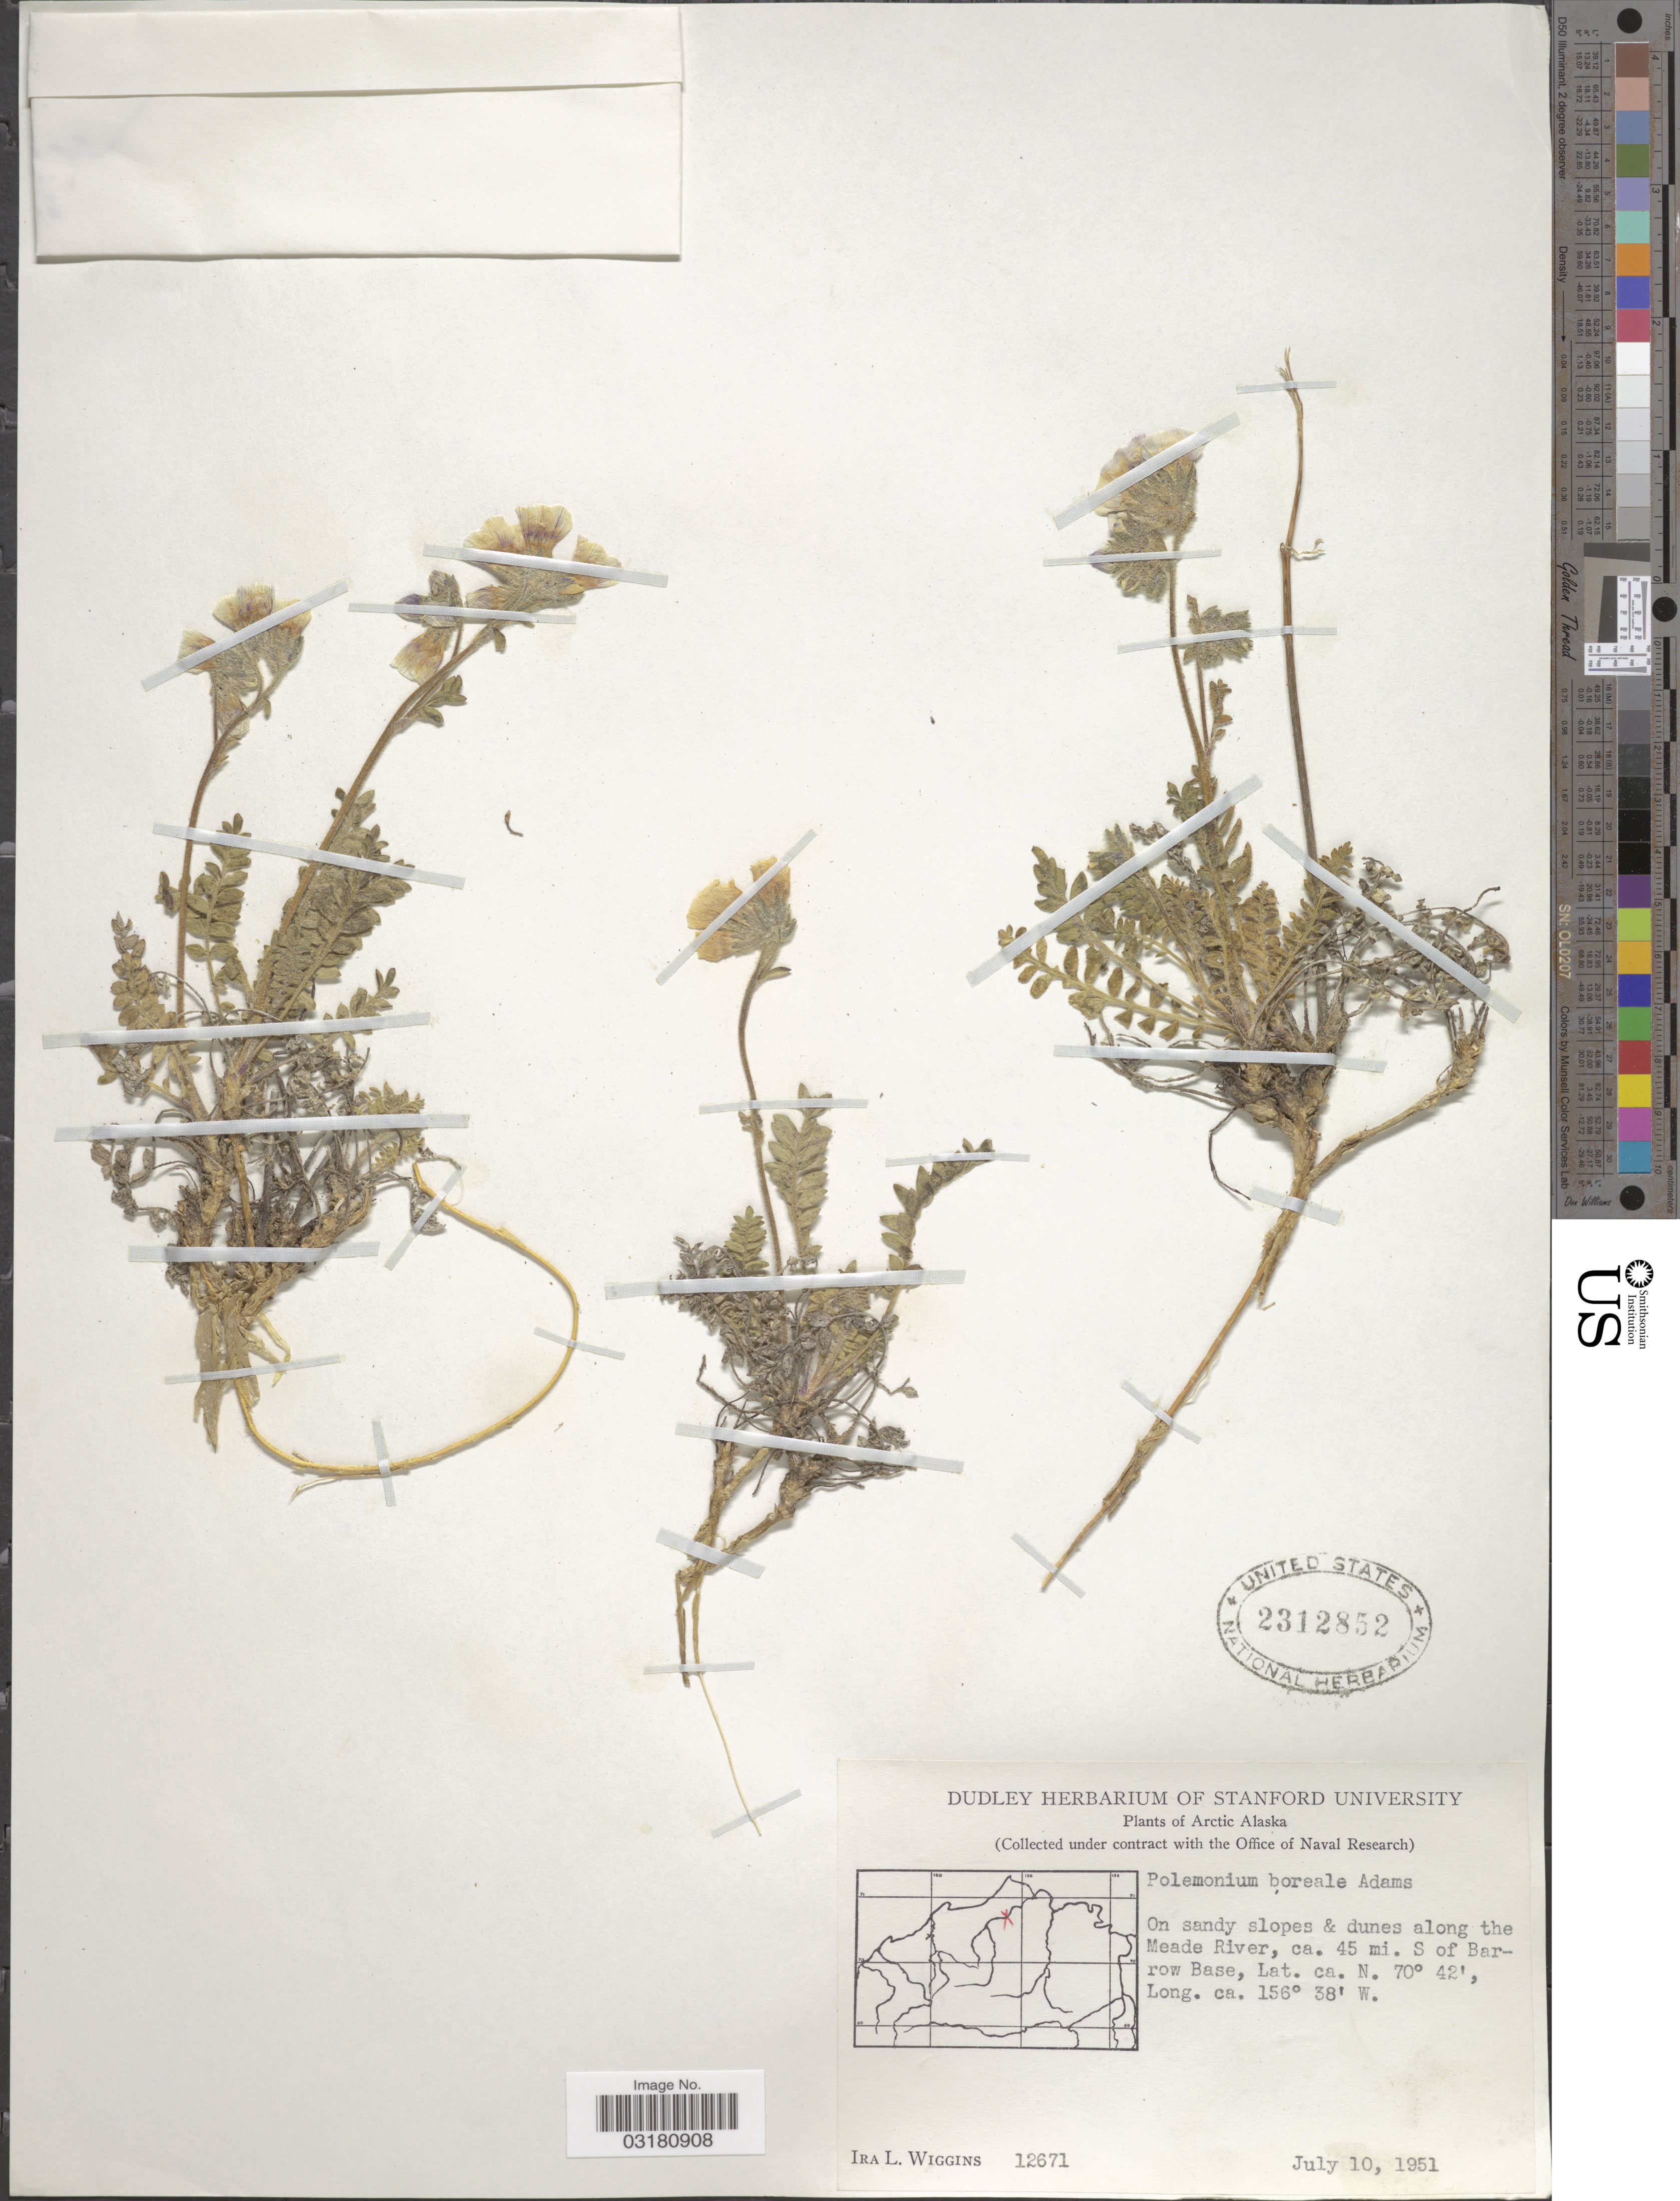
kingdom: Plantae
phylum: Tracheophyta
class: Magnoliopsida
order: Ericales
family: Polemoniaceae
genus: Polemonium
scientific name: Polemonium boreale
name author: Adams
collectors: I. L. Wiggins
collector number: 12671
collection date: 1951-07-10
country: United States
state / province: Alaska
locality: Arctic Alaska. On sandy slopes & dunes along the Meade River, ca. 45 mi. S of Barrow Base.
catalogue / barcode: US 2312852